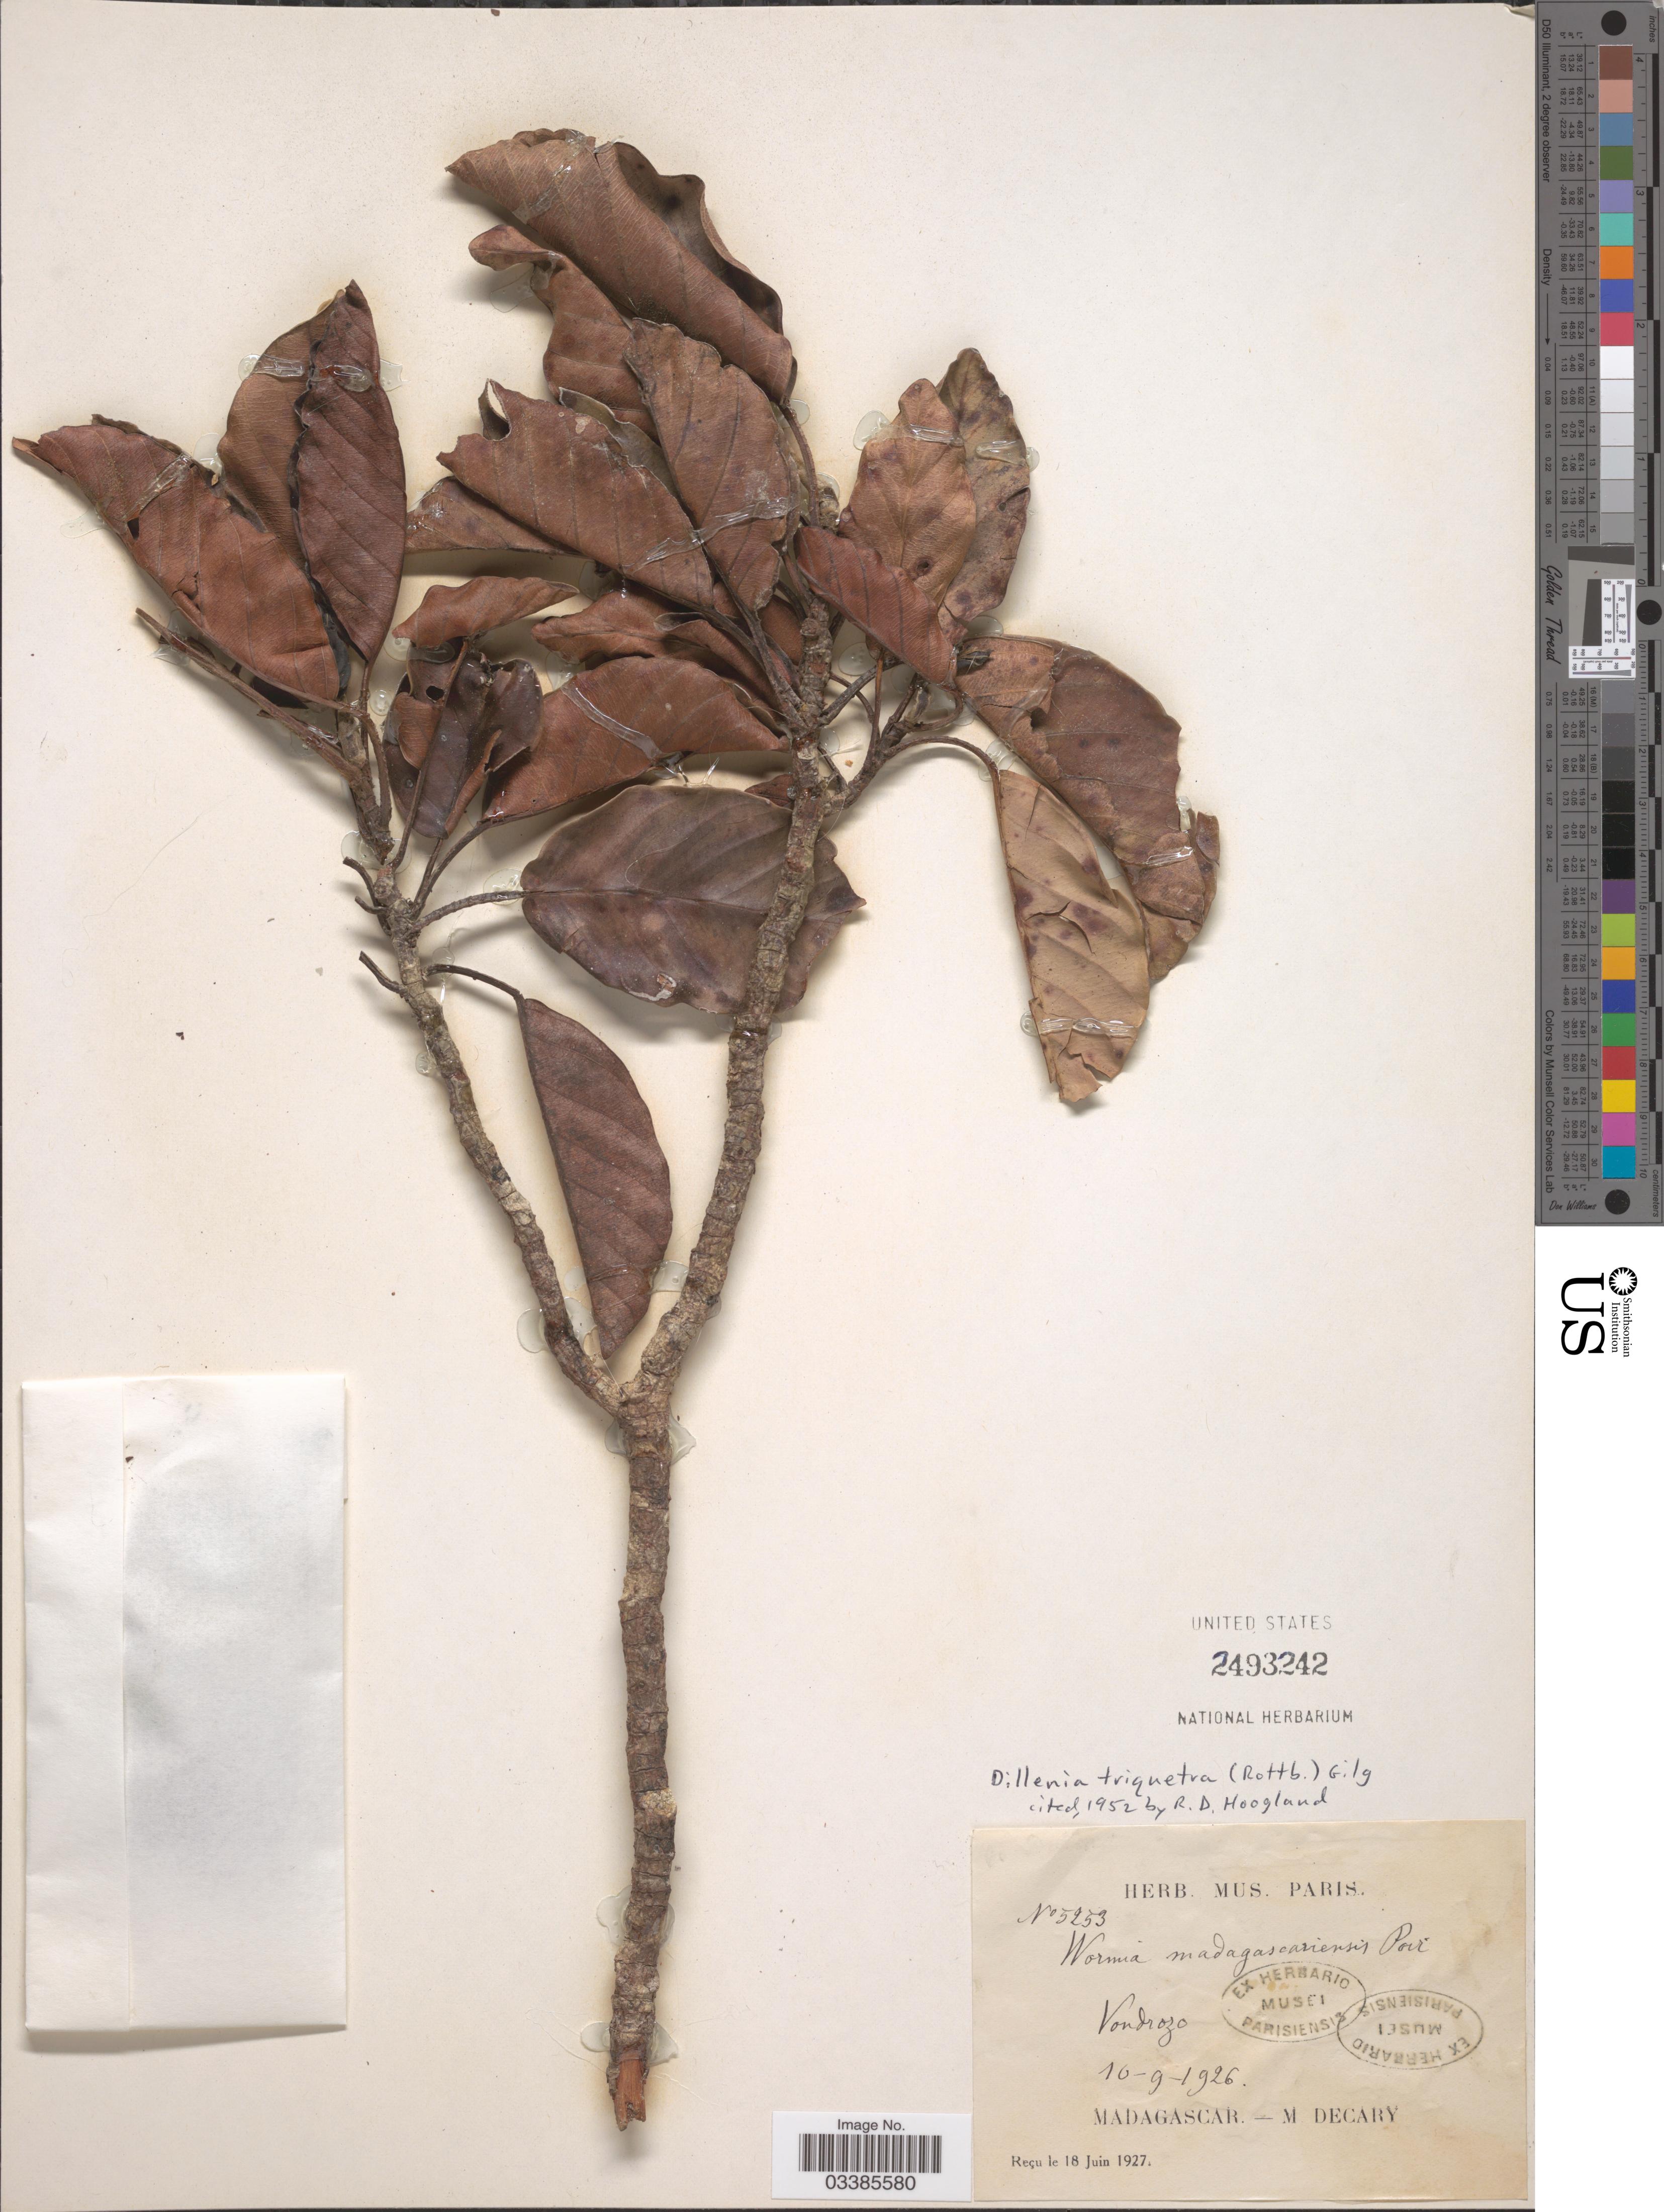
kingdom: Plantae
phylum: Tracheophyta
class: Magnoliopsida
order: Dilleniales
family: Dilleniaceae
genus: Dillenia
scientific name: Dillenia triquetra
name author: (Rottb.) Gilg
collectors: R. Decary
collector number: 5253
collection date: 1926-09-16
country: Madagascar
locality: Vondrozo.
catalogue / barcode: US 2493242